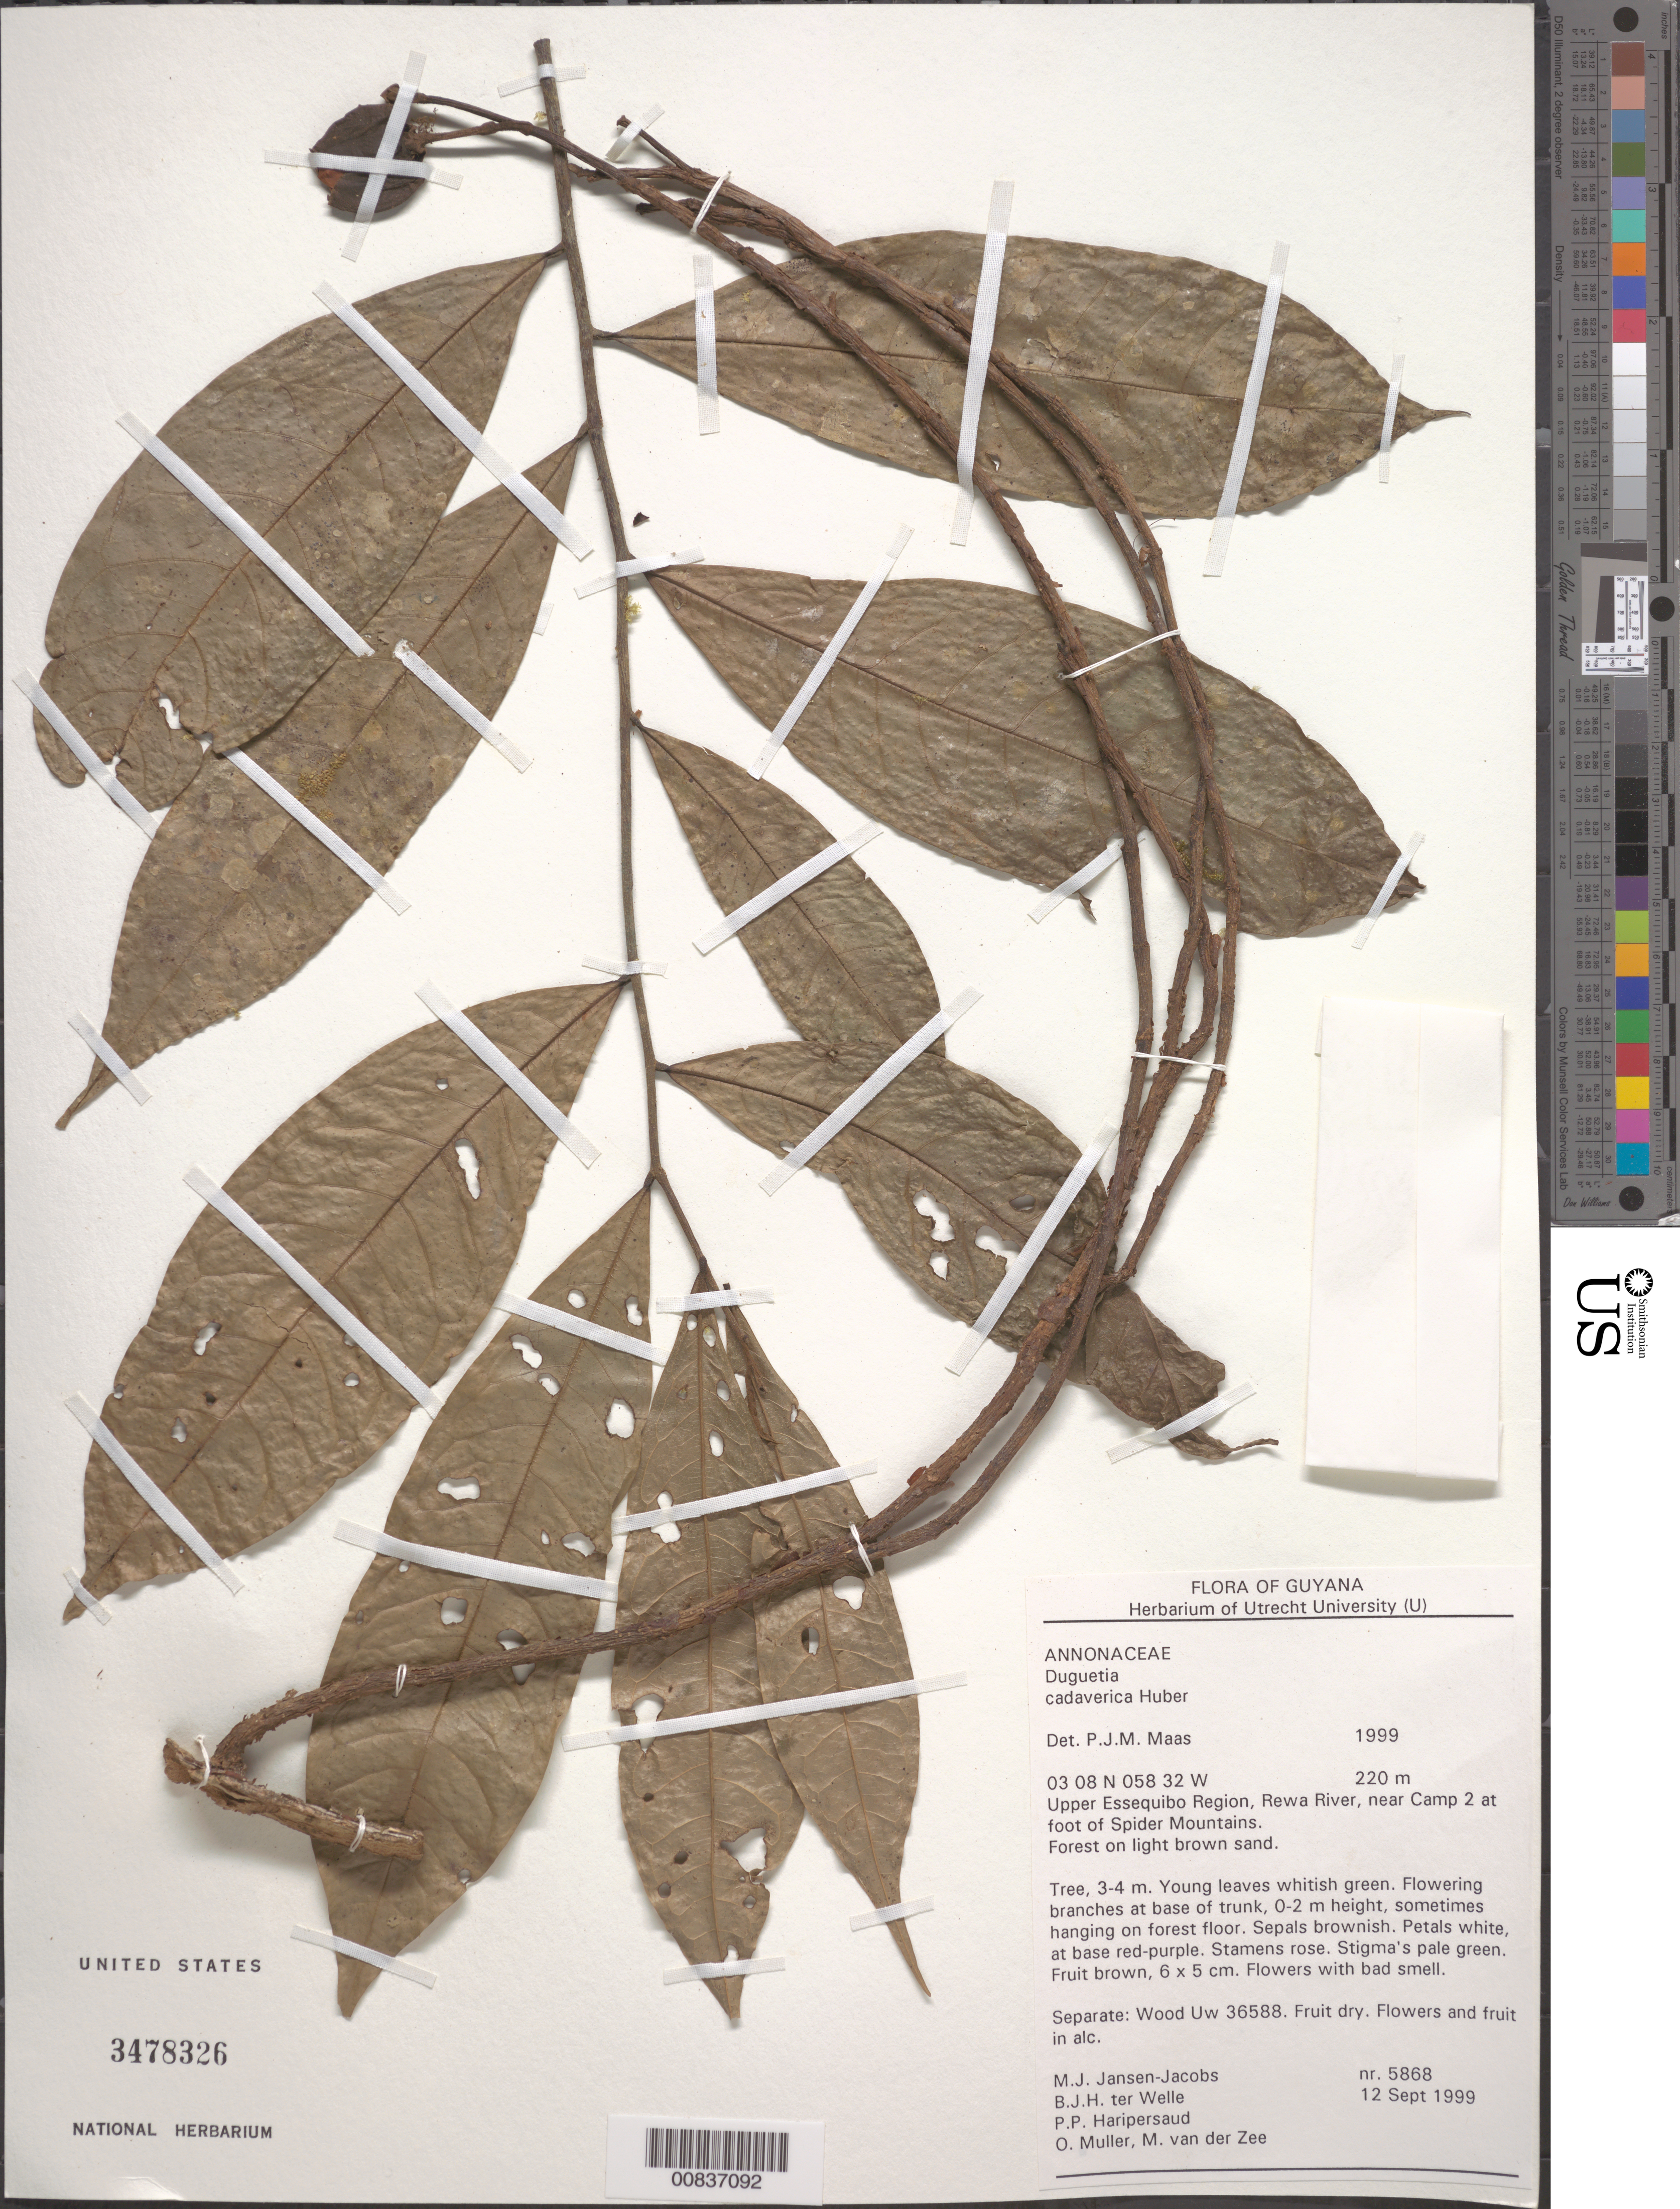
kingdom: Plantae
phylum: Tracheophyta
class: Magnoliopsida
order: Magnoliales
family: Annonaceae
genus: Duguetia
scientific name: Duguetia cadaverica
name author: Huber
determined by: Maas, Paul J. M.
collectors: M. J. Jansen-Jacobs, B. Welle, P. Haripersaud, O. Muller & M. van der Zee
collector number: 5868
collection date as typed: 12-Sep-99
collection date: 1999-09-12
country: Guyana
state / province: U. Takutu-U. Essequibo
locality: Rewa River, at foot of Spider Mts., near camp 2, Upper Essequibo Region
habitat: Forest on light brown sand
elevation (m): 220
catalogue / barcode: US 3478326